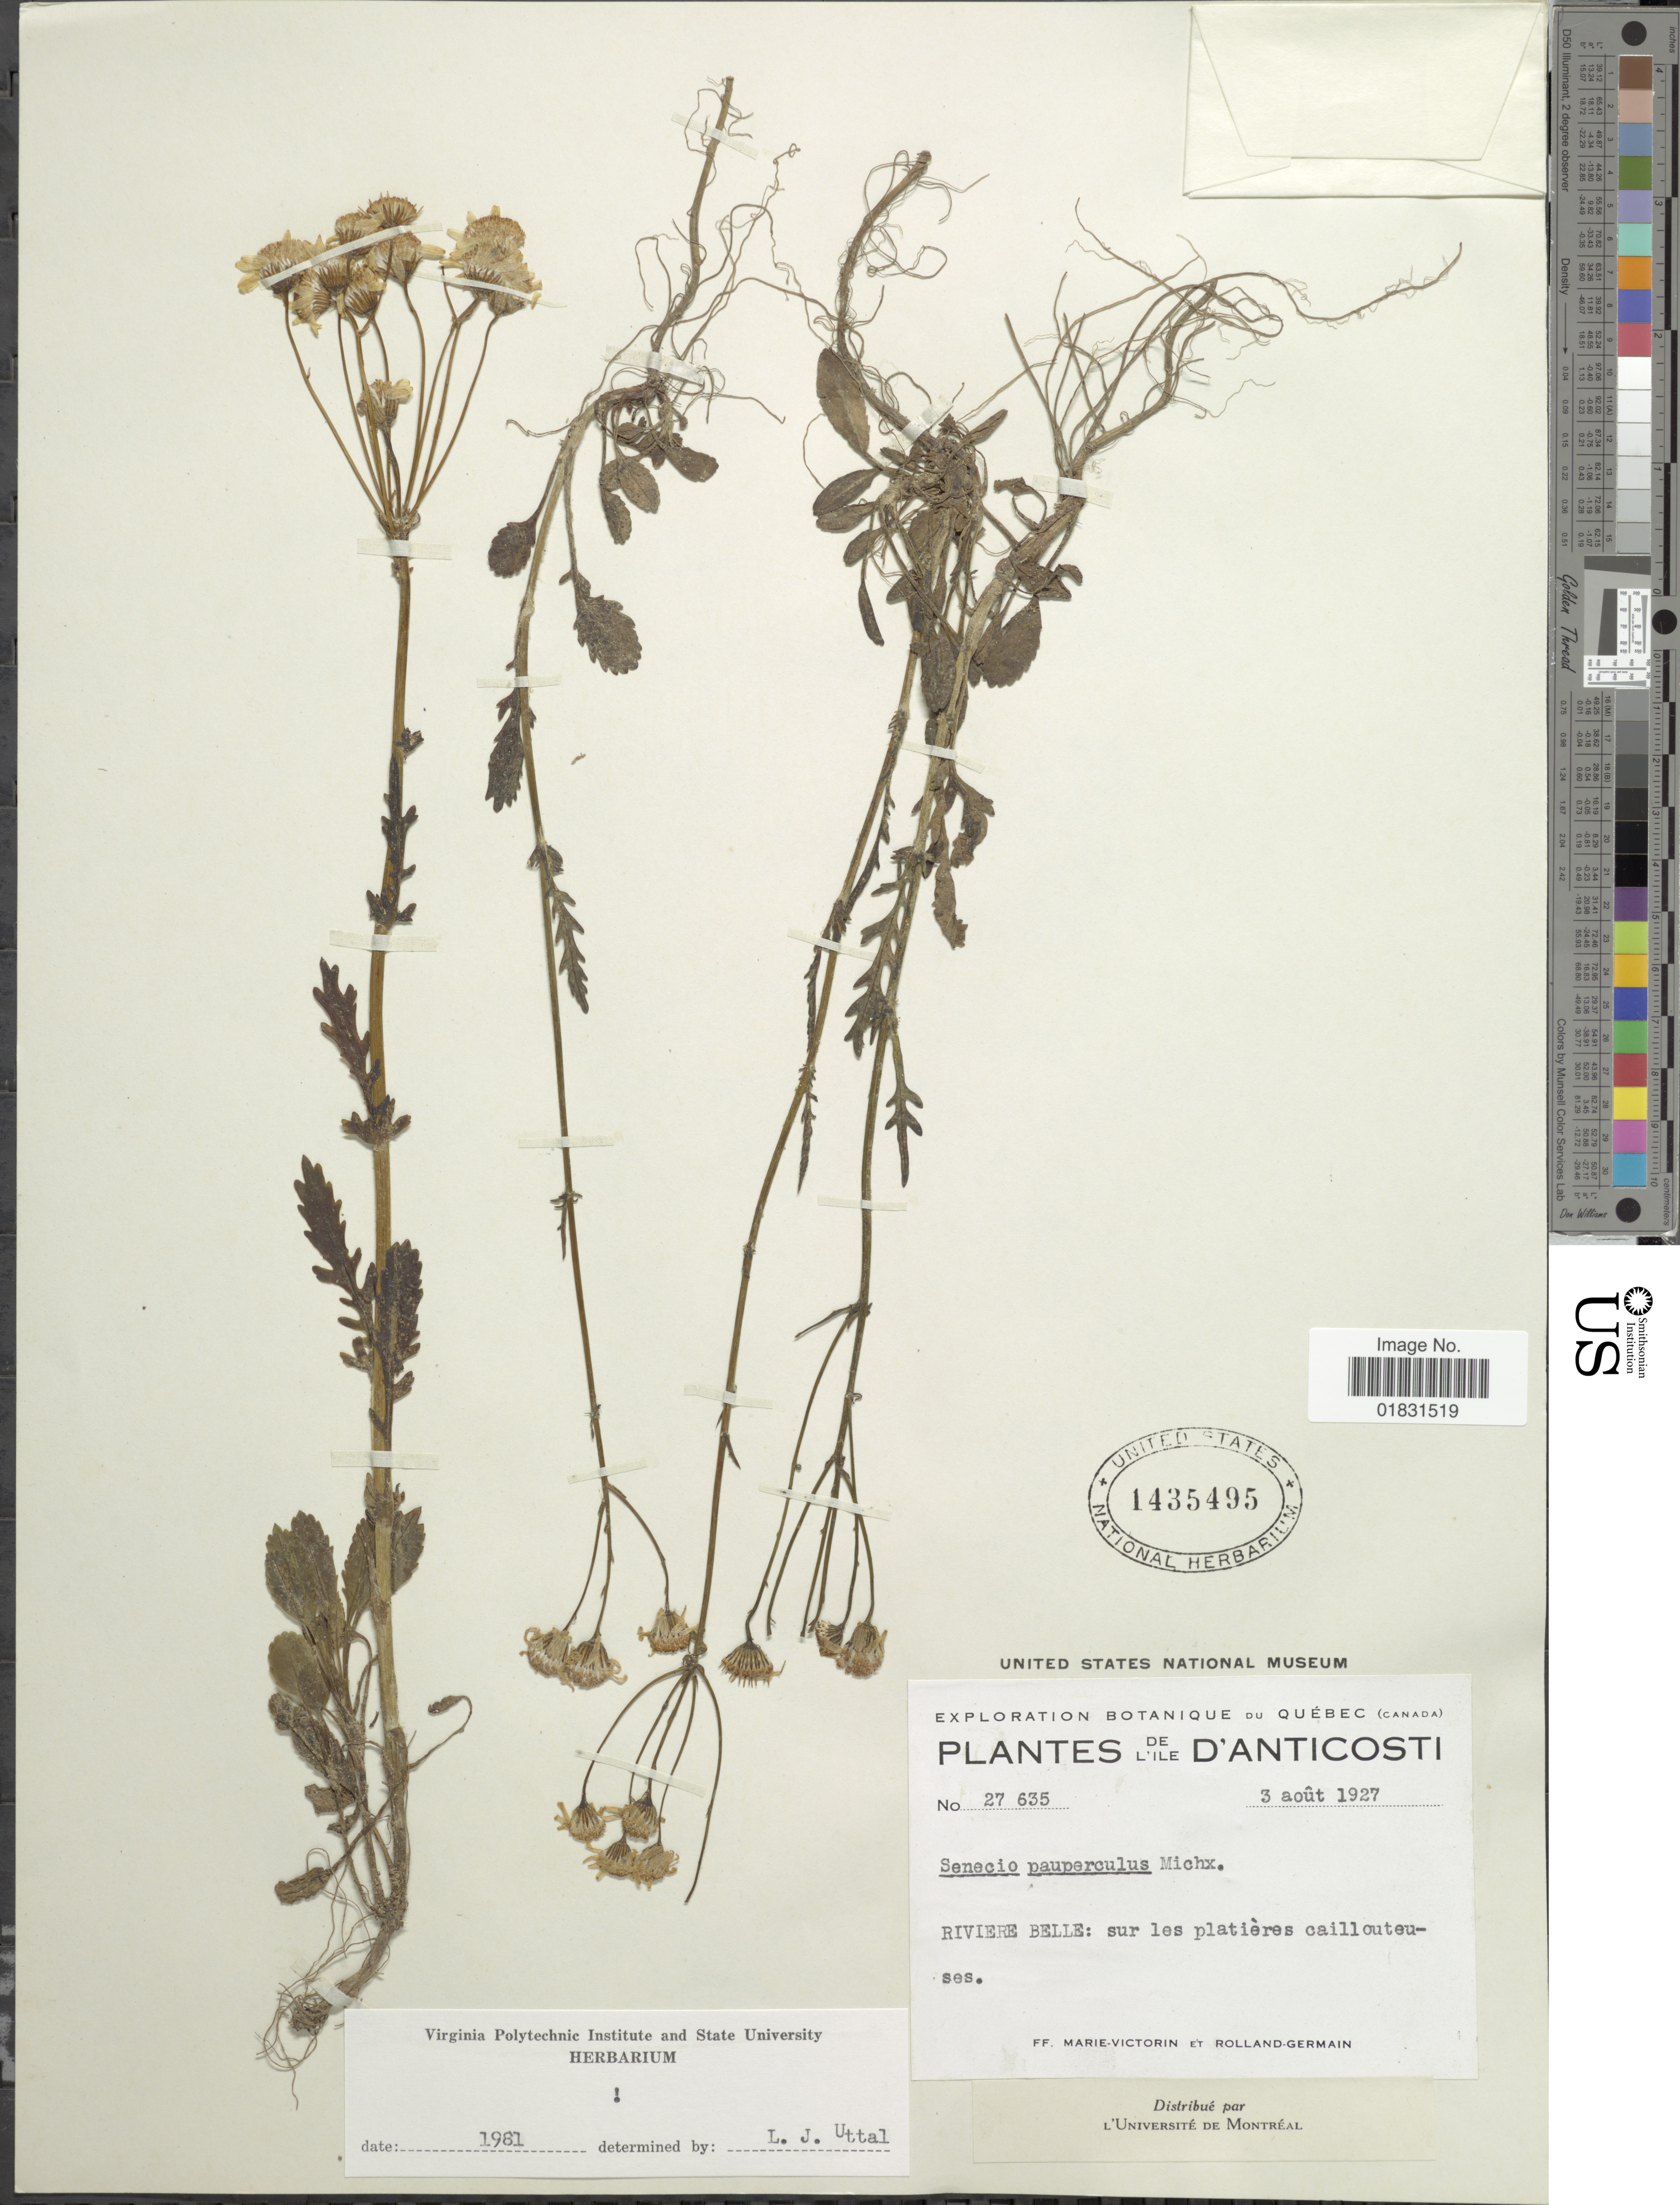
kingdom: Plantae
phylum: Tracheophyta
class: Magnoliopsida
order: Asterales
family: Asteraceae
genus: Packera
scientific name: Packera paupercula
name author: (Michx.) Á. Löve & D. Löve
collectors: Fr. Marie-Victorin & Rolland-Germain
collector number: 27635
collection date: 1927-08-03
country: Canada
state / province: Quebec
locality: De L'Ile D'Anticosti, Riveiere Belle: sur les platières caillouteuses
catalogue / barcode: US 1435495